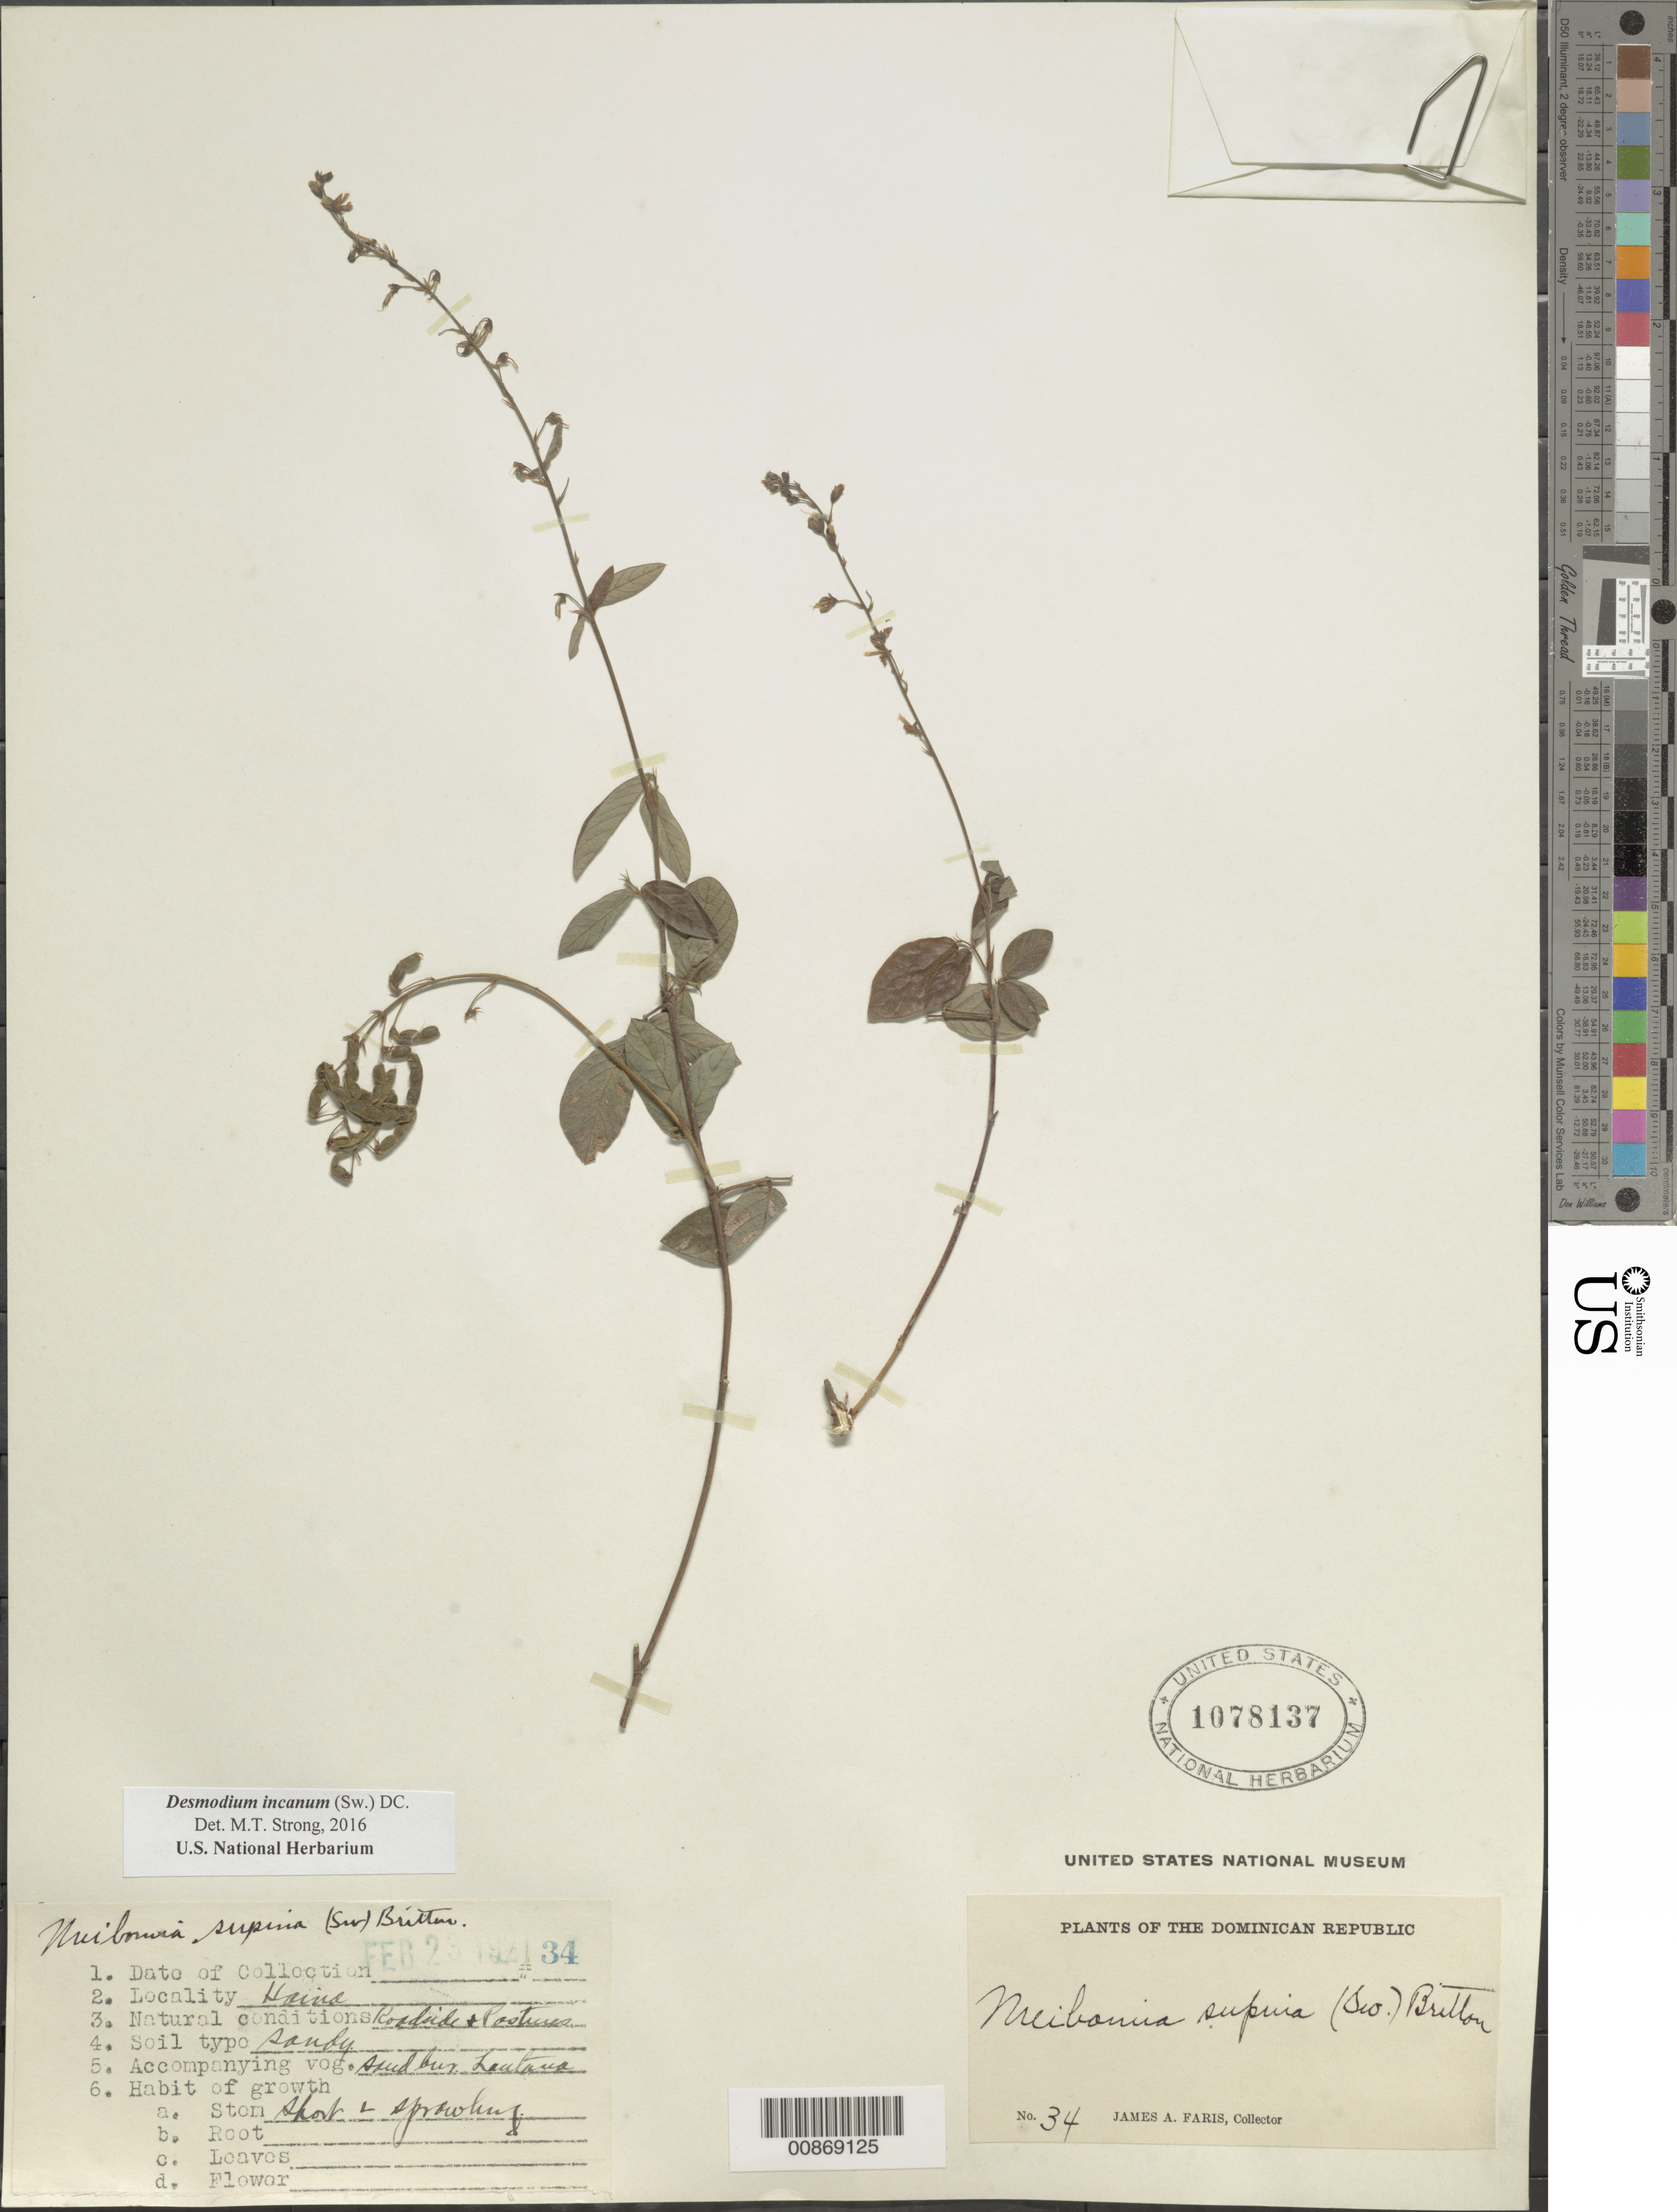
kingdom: Plantae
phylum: Tracheophyta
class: Magnoliopsida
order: Fabales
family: Fabaceae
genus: Desmodium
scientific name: Desmodium incanum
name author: (Sw.) DC.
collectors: J. Faris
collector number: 34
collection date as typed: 23 Feb 1921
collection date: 1921-02-23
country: Dominican Republic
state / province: San Cristóbal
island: Hispaniola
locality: Haina.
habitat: Roadside and pastures. Sandy soil. Accompanying veg. Sandbur Lantana.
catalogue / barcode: US 1078137